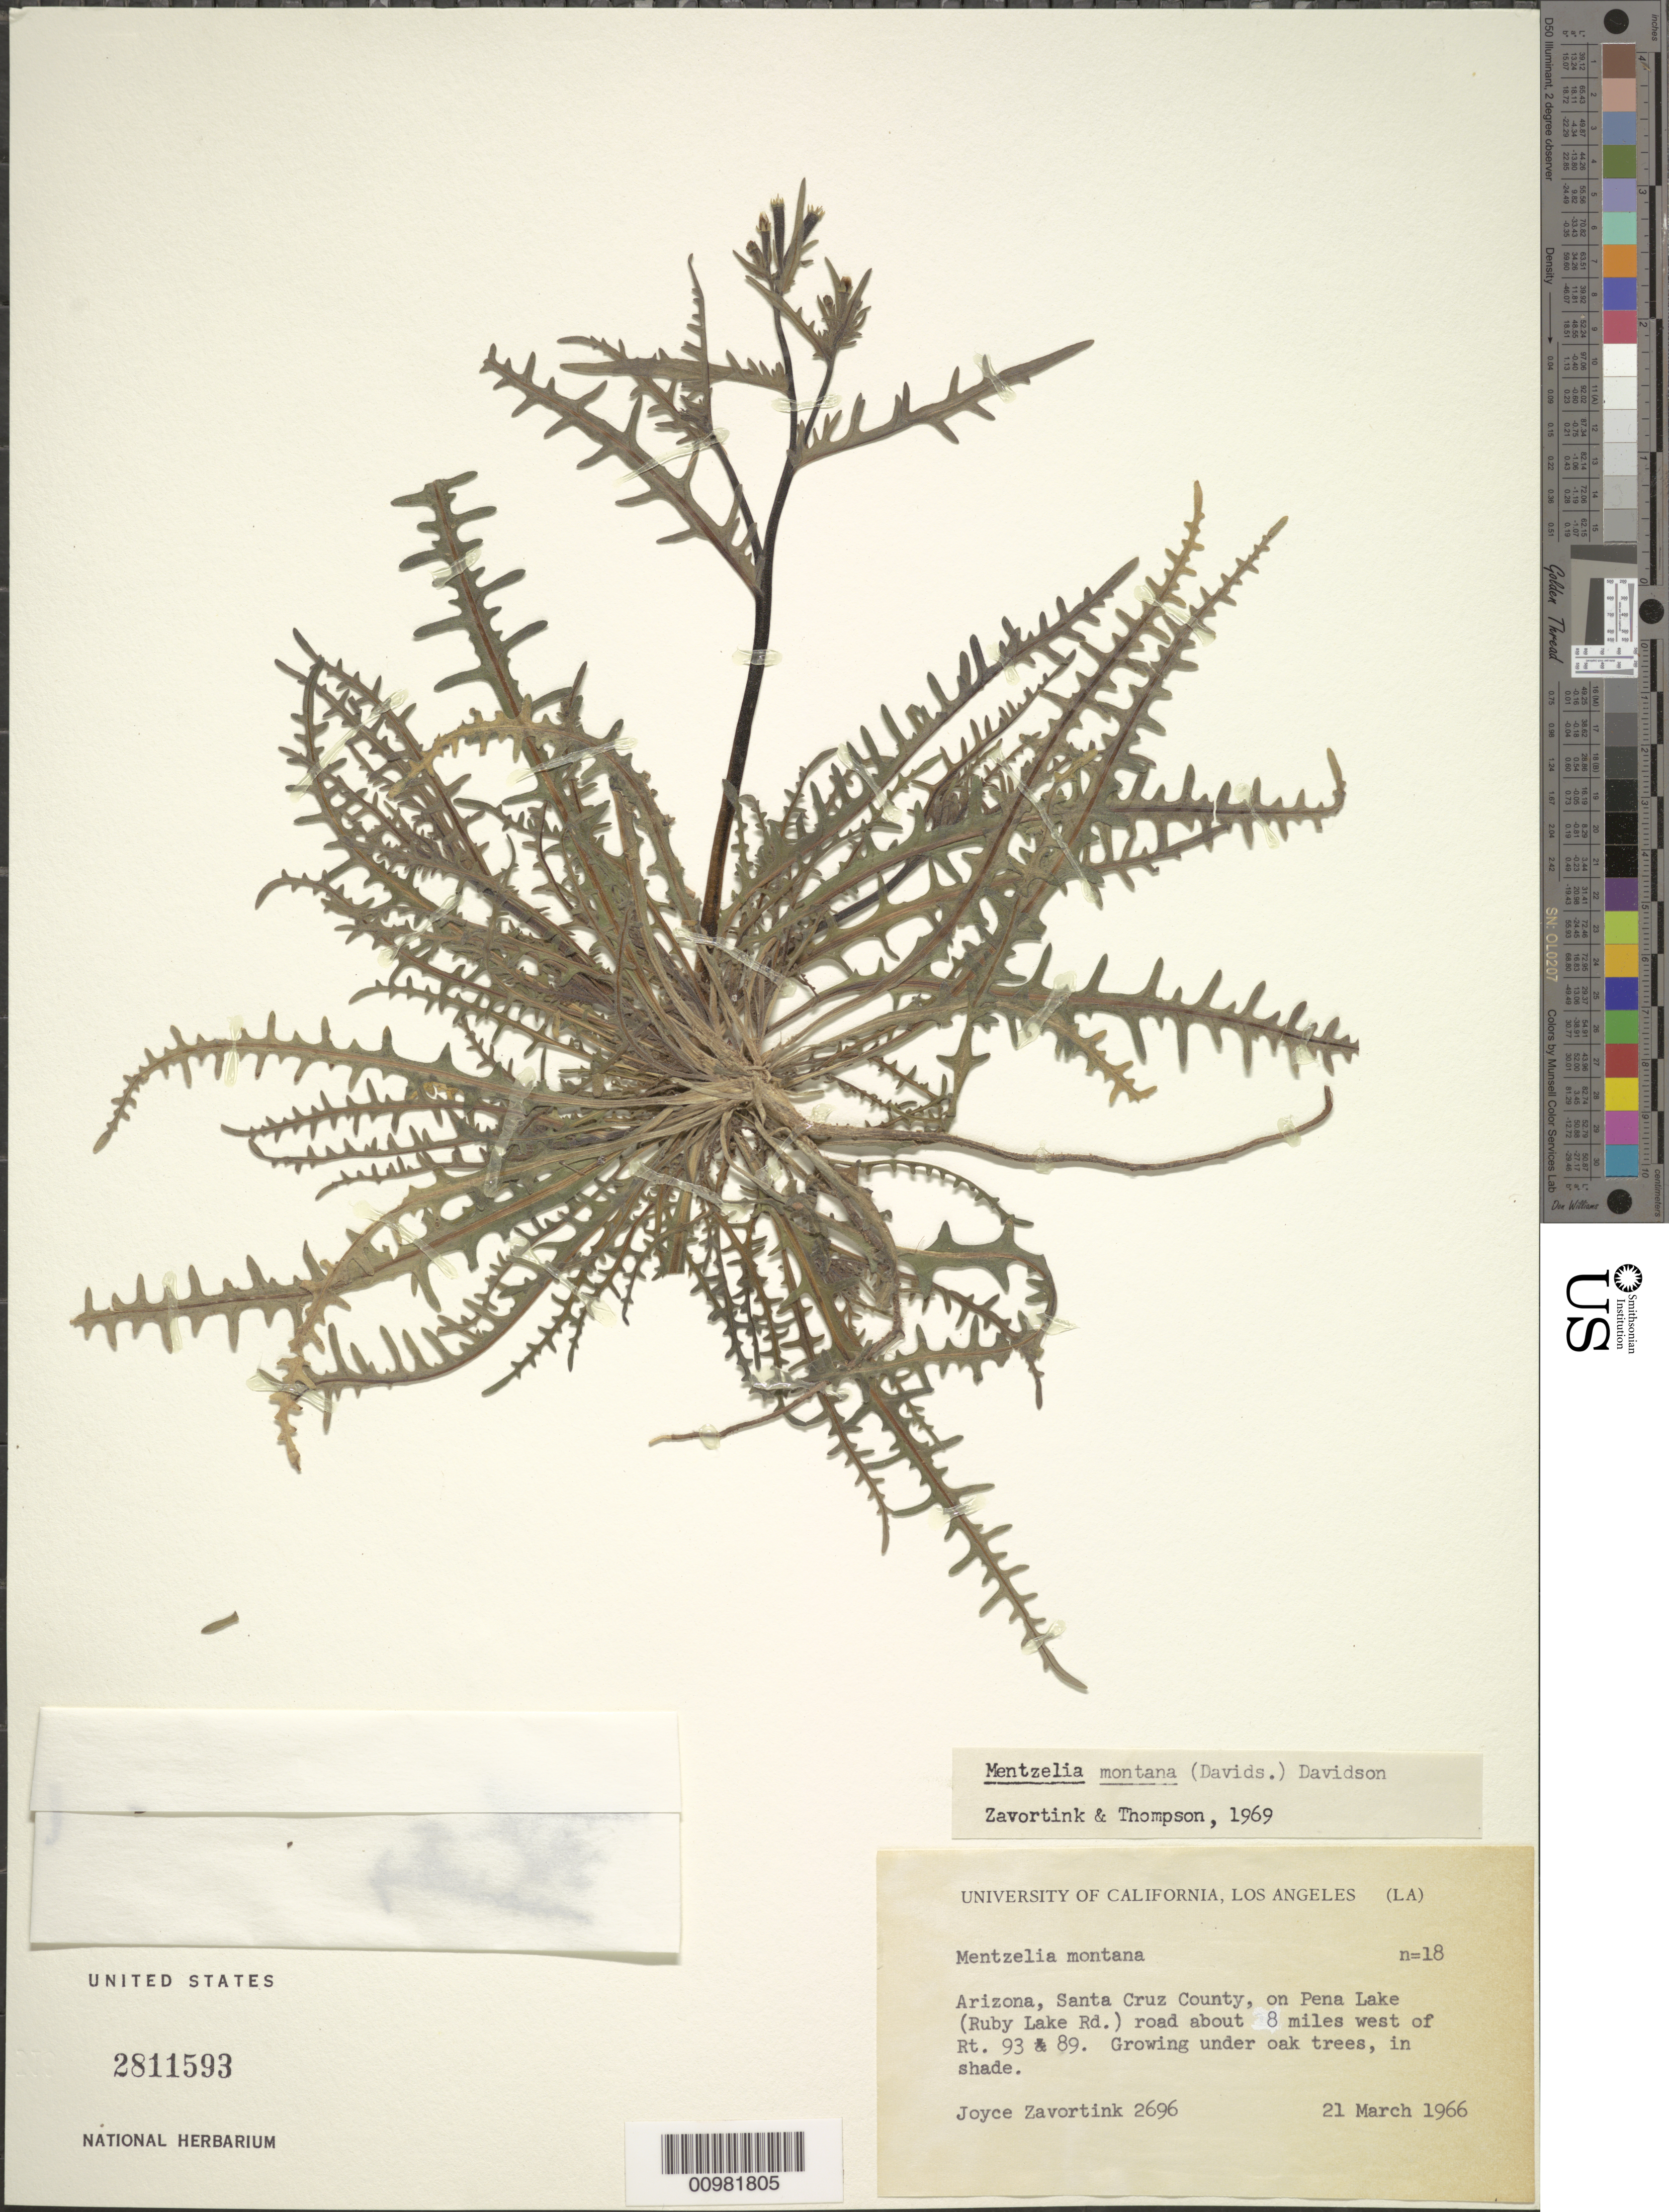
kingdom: Plantae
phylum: Tracheophyta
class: Magnoliopsida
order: Cornales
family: Loasaceae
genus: Mentzelia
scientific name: Mentzelia montana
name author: (Davidson) Davidson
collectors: J. E. Zavortink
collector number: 2696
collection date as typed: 21 Mar 1966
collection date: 1966-03-21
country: United States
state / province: Arizona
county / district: Santa Cruz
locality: on Pena Lake (Ruby Lake Rd.) road about 8 mi. W of Rt. 93 & Rt. 89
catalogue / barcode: US 2811593